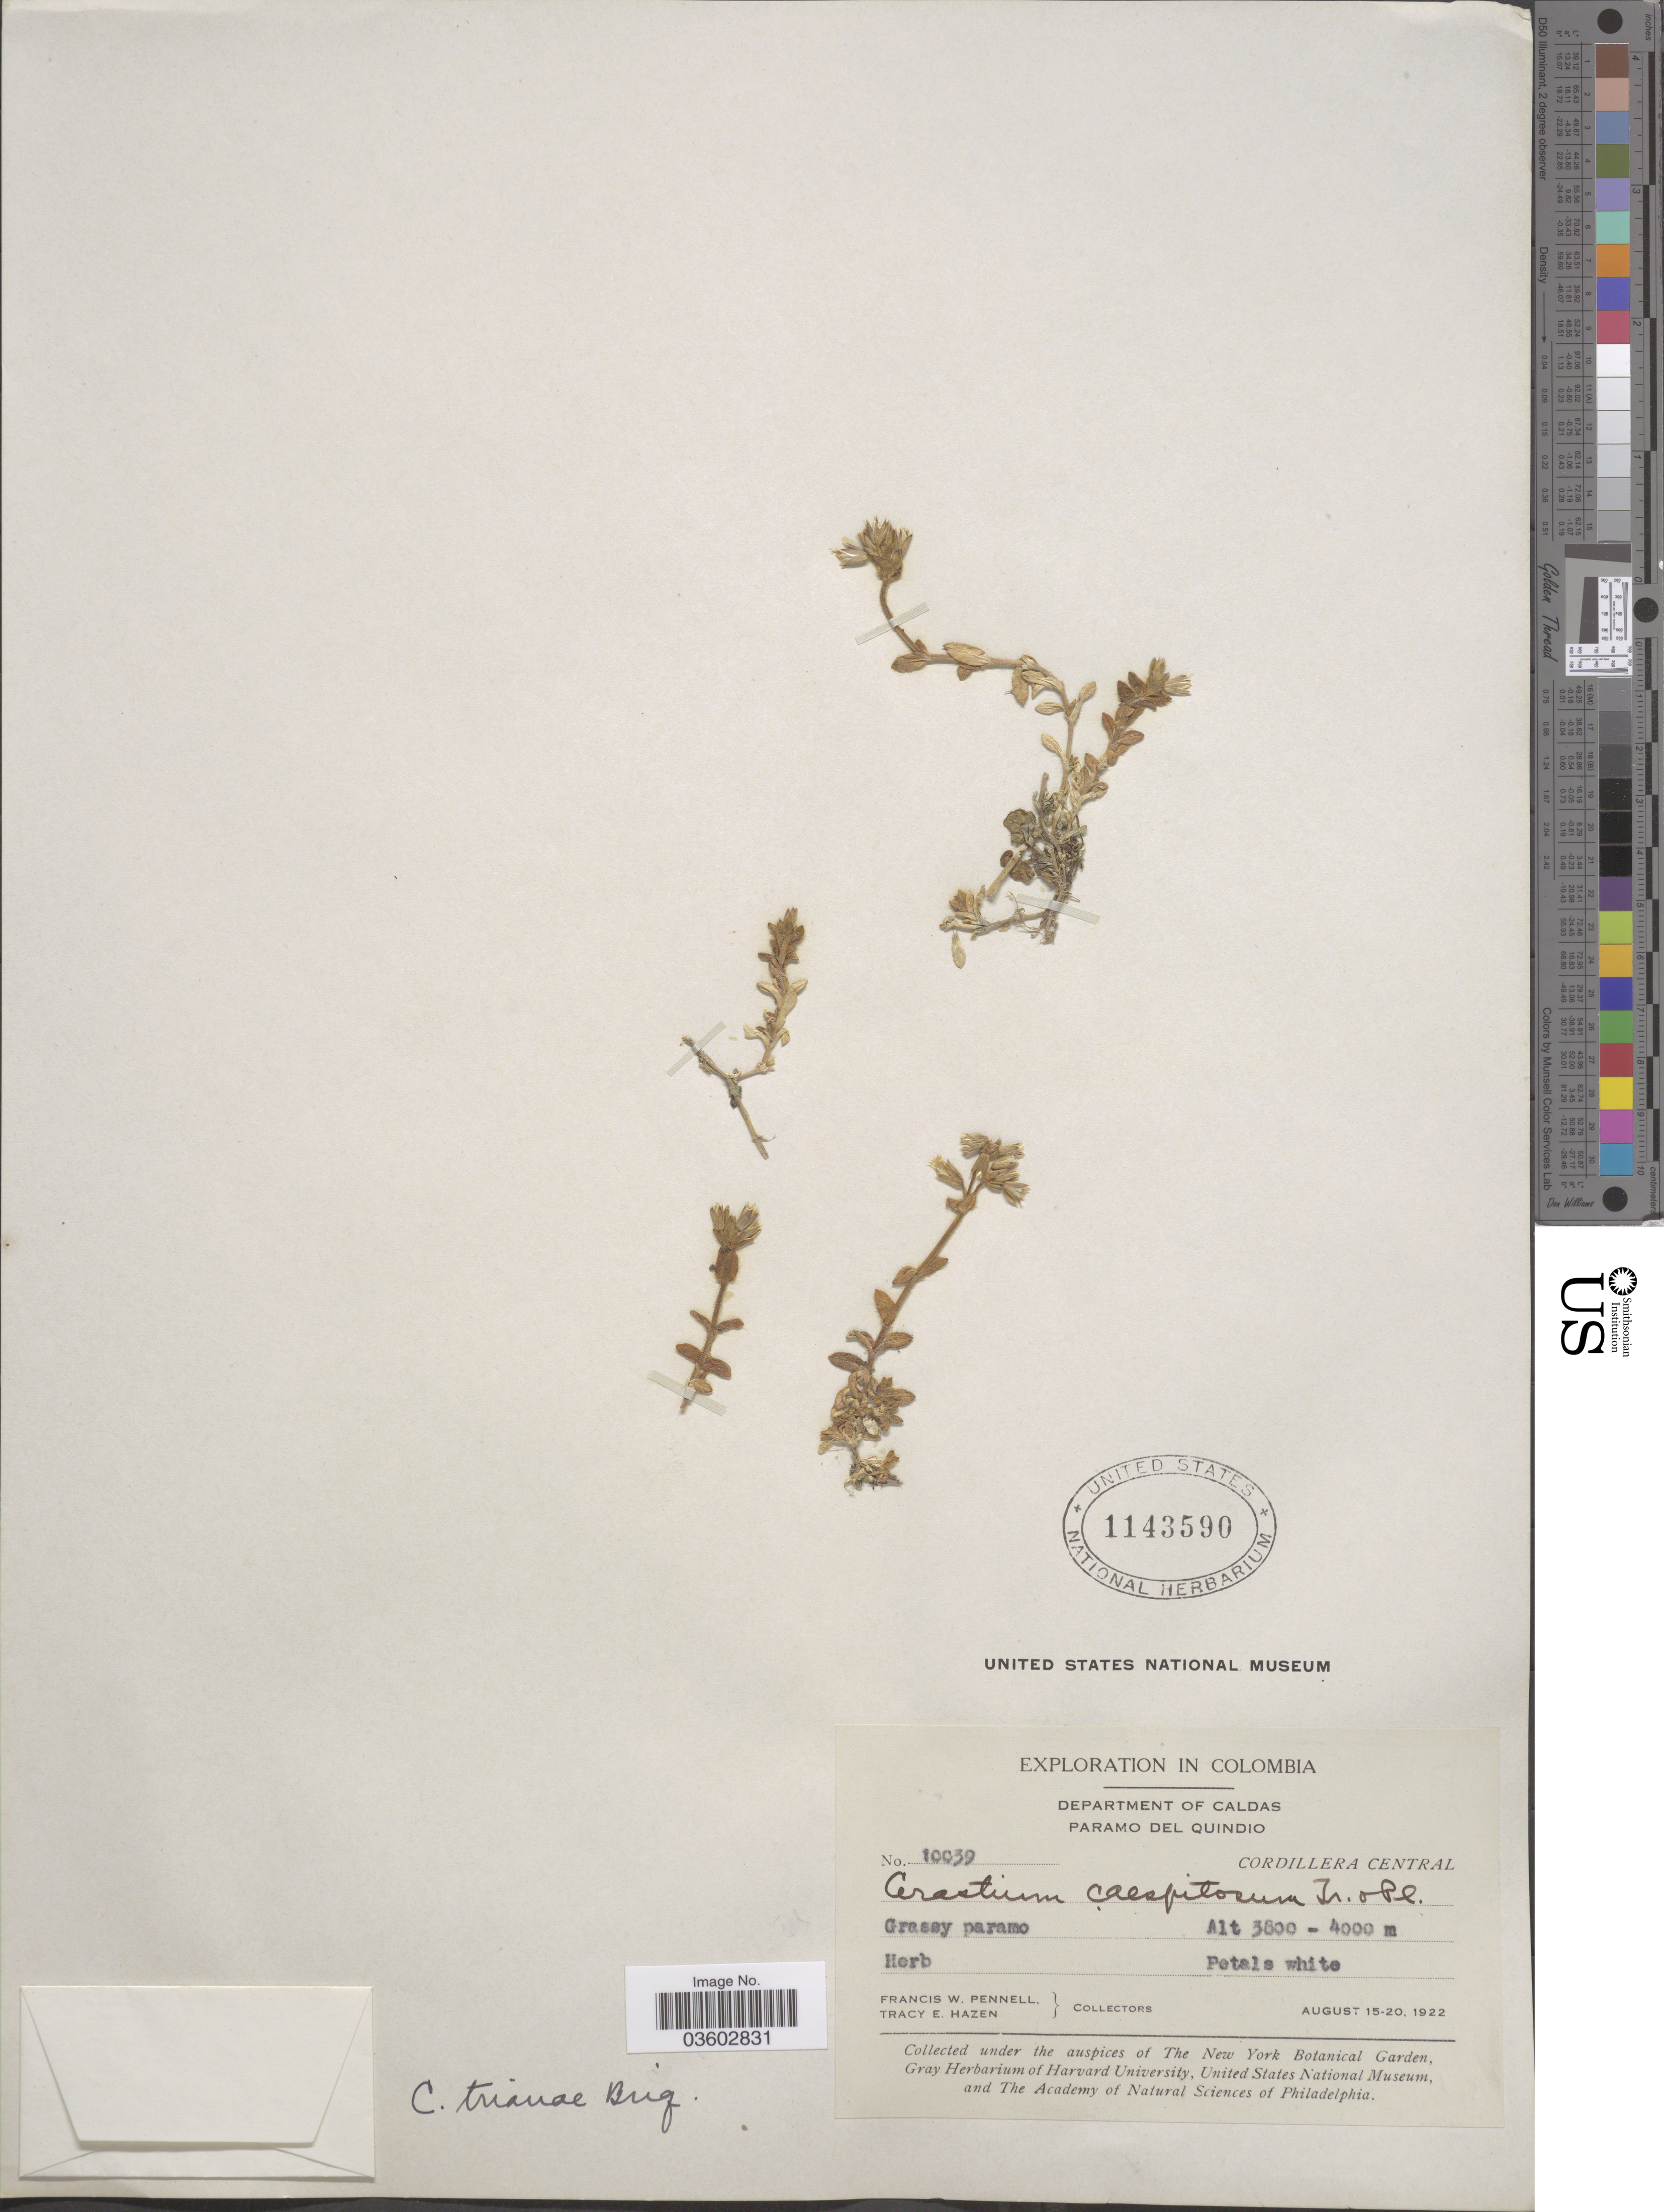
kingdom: Plantae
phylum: Tracheophyta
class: Magnoliopsida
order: Caryophyllales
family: Caryophyllaceae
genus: Cerastium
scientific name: Cerastium trianae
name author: Briq.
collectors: F. W. Pennell & T. E. Hazen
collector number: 10039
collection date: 1922-08-15/1922-08-20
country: Colombia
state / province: Caldas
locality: Department of Caldas. Paramo del Quindio. Cordillera Central.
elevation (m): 3800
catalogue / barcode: US 1143590